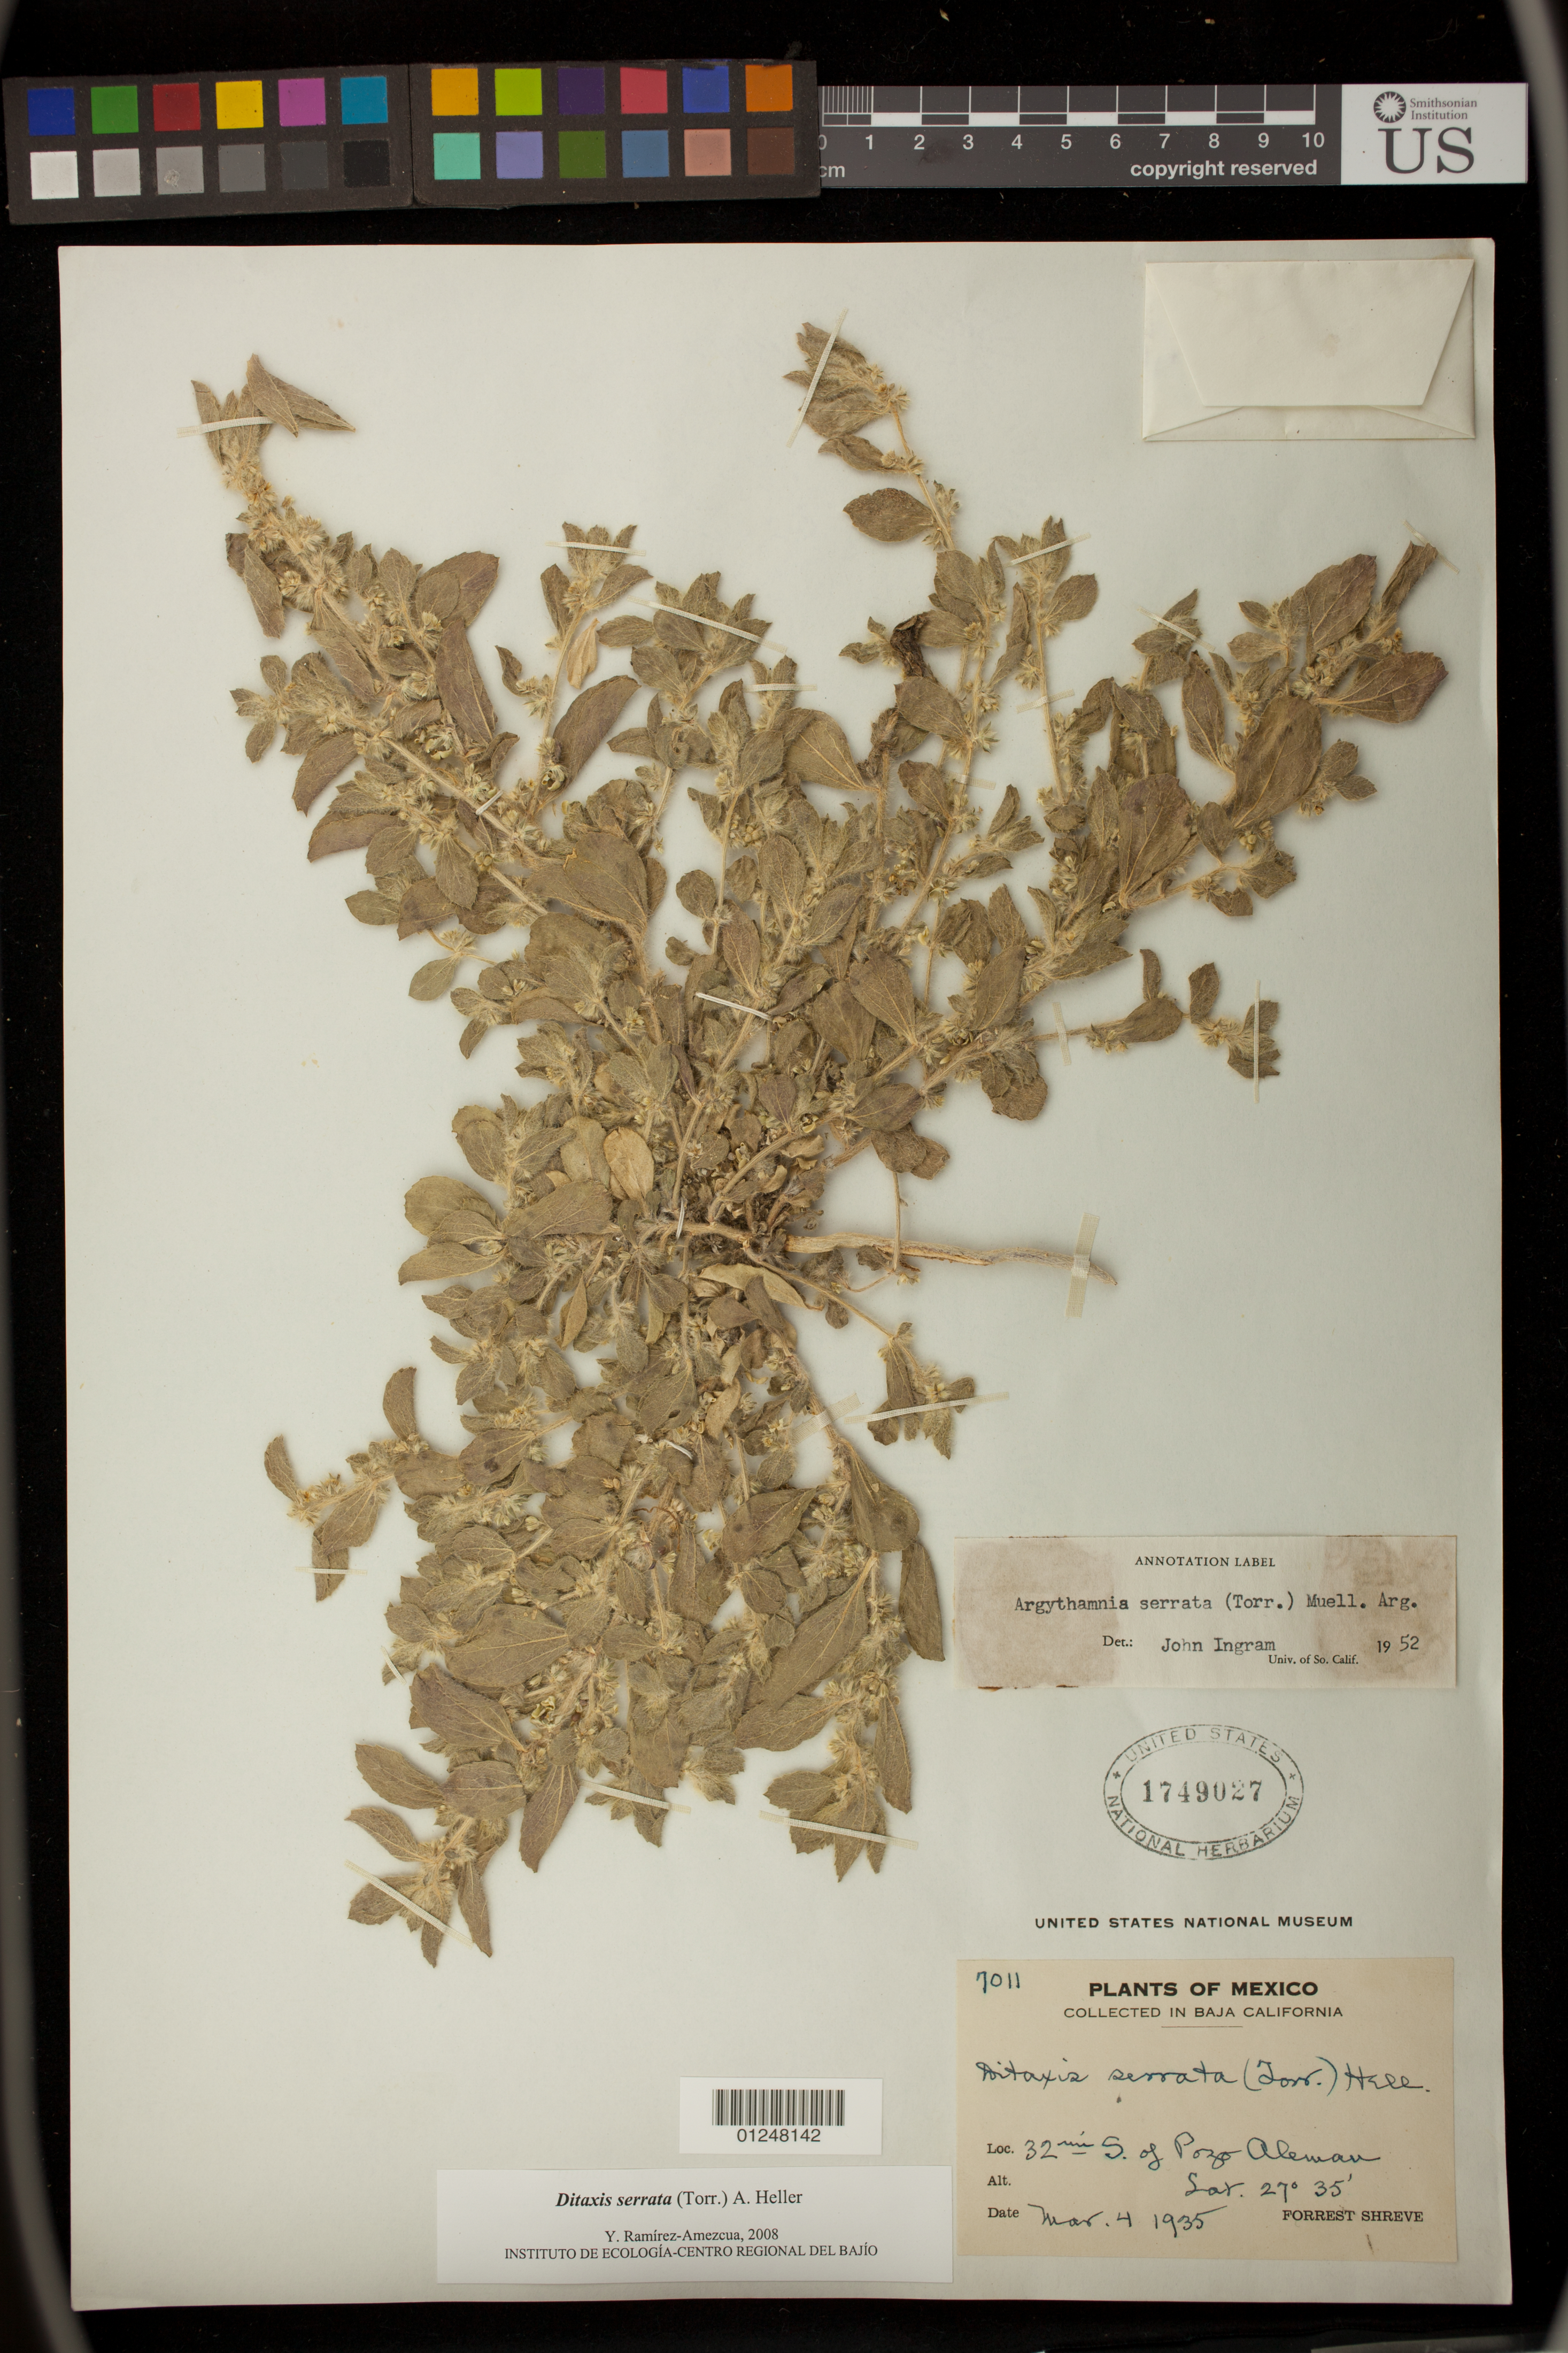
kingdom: Plantae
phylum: Tracheophyta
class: Magnoliopsida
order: Malpighiales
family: Euphorbiaceae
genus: Argythamnia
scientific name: Argythamnia serrata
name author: (Torr.) Müll. Arg.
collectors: F. Shreve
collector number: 7011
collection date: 1935-03-04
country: Mexico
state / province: Baja California Sur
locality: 32 min S. of Pozo Aleman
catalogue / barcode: US 1749027